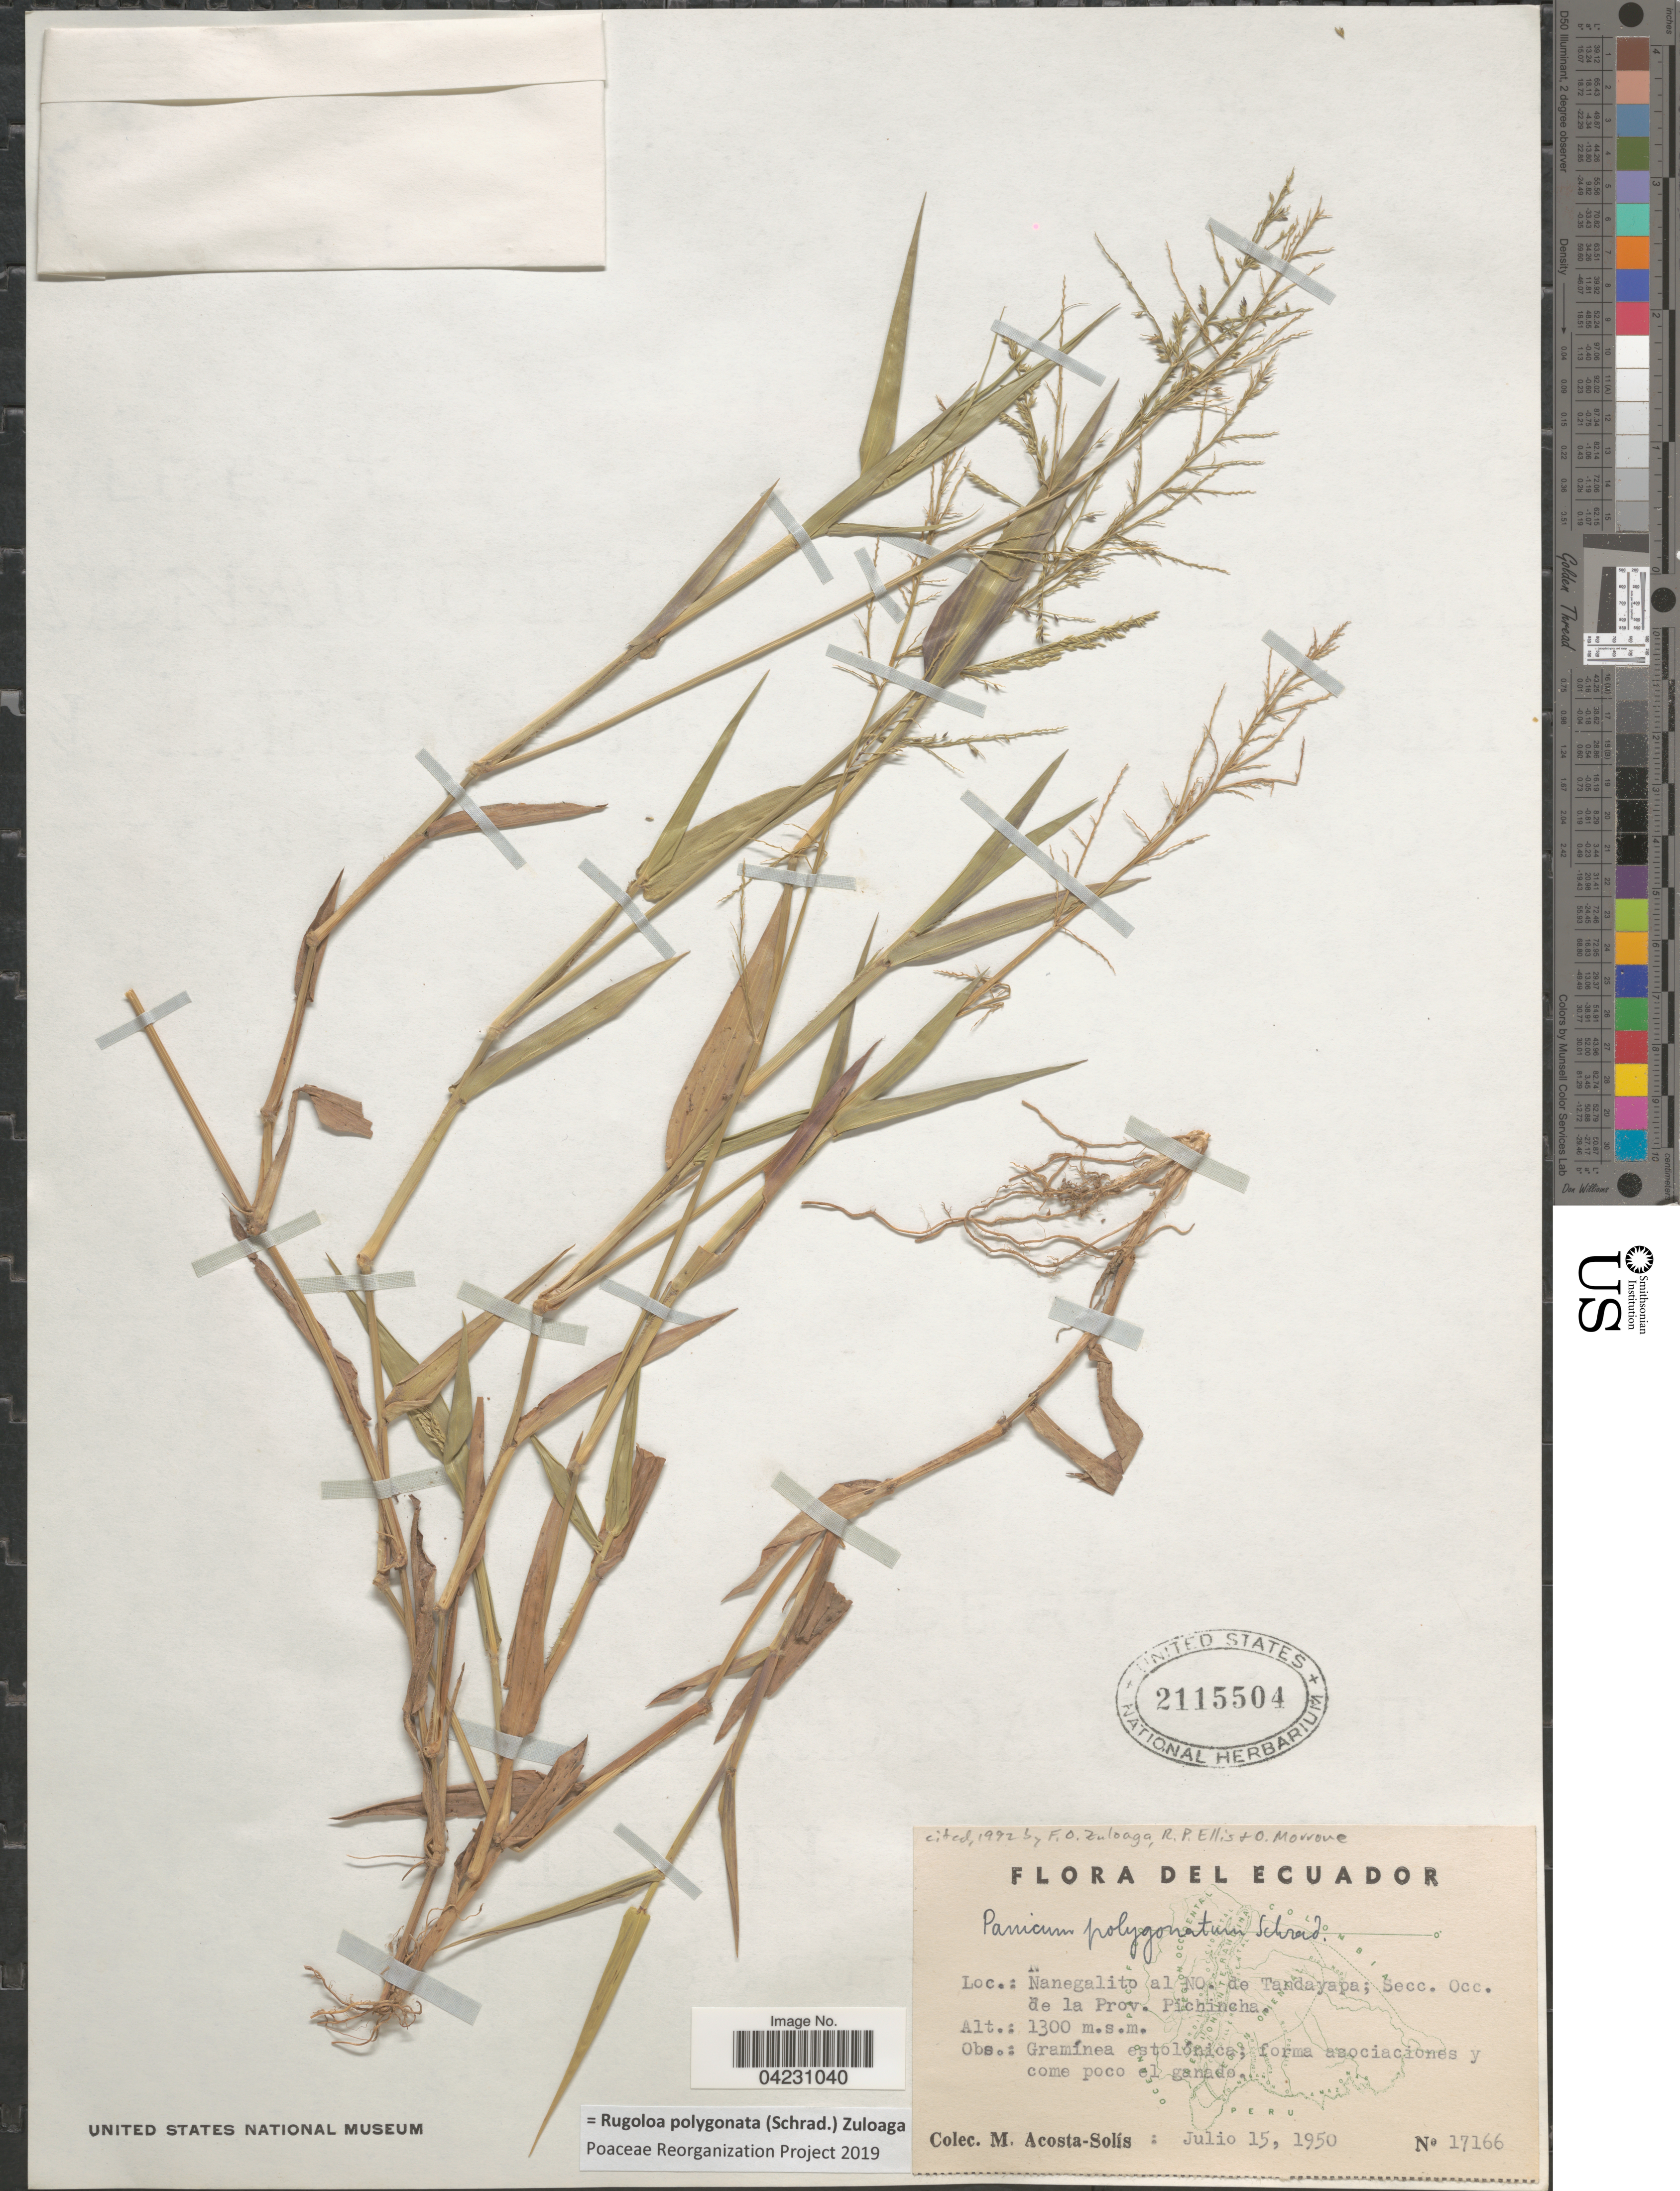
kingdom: Plantae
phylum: Tracheophyta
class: Liliopsida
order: Poales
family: Poaceae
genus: Rugoloa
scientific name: Rugoloa polygonata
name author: (Schrad.) Zuloaga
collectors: M. Acosta Solis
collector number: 17166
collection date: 1950-07-15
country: Ecuador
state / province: Pichincha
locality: Nanegalito al NO. de Tandayapa; Secc. Occ. de la Prov. Pichincha.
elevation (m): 1300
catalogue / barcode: US 2115504